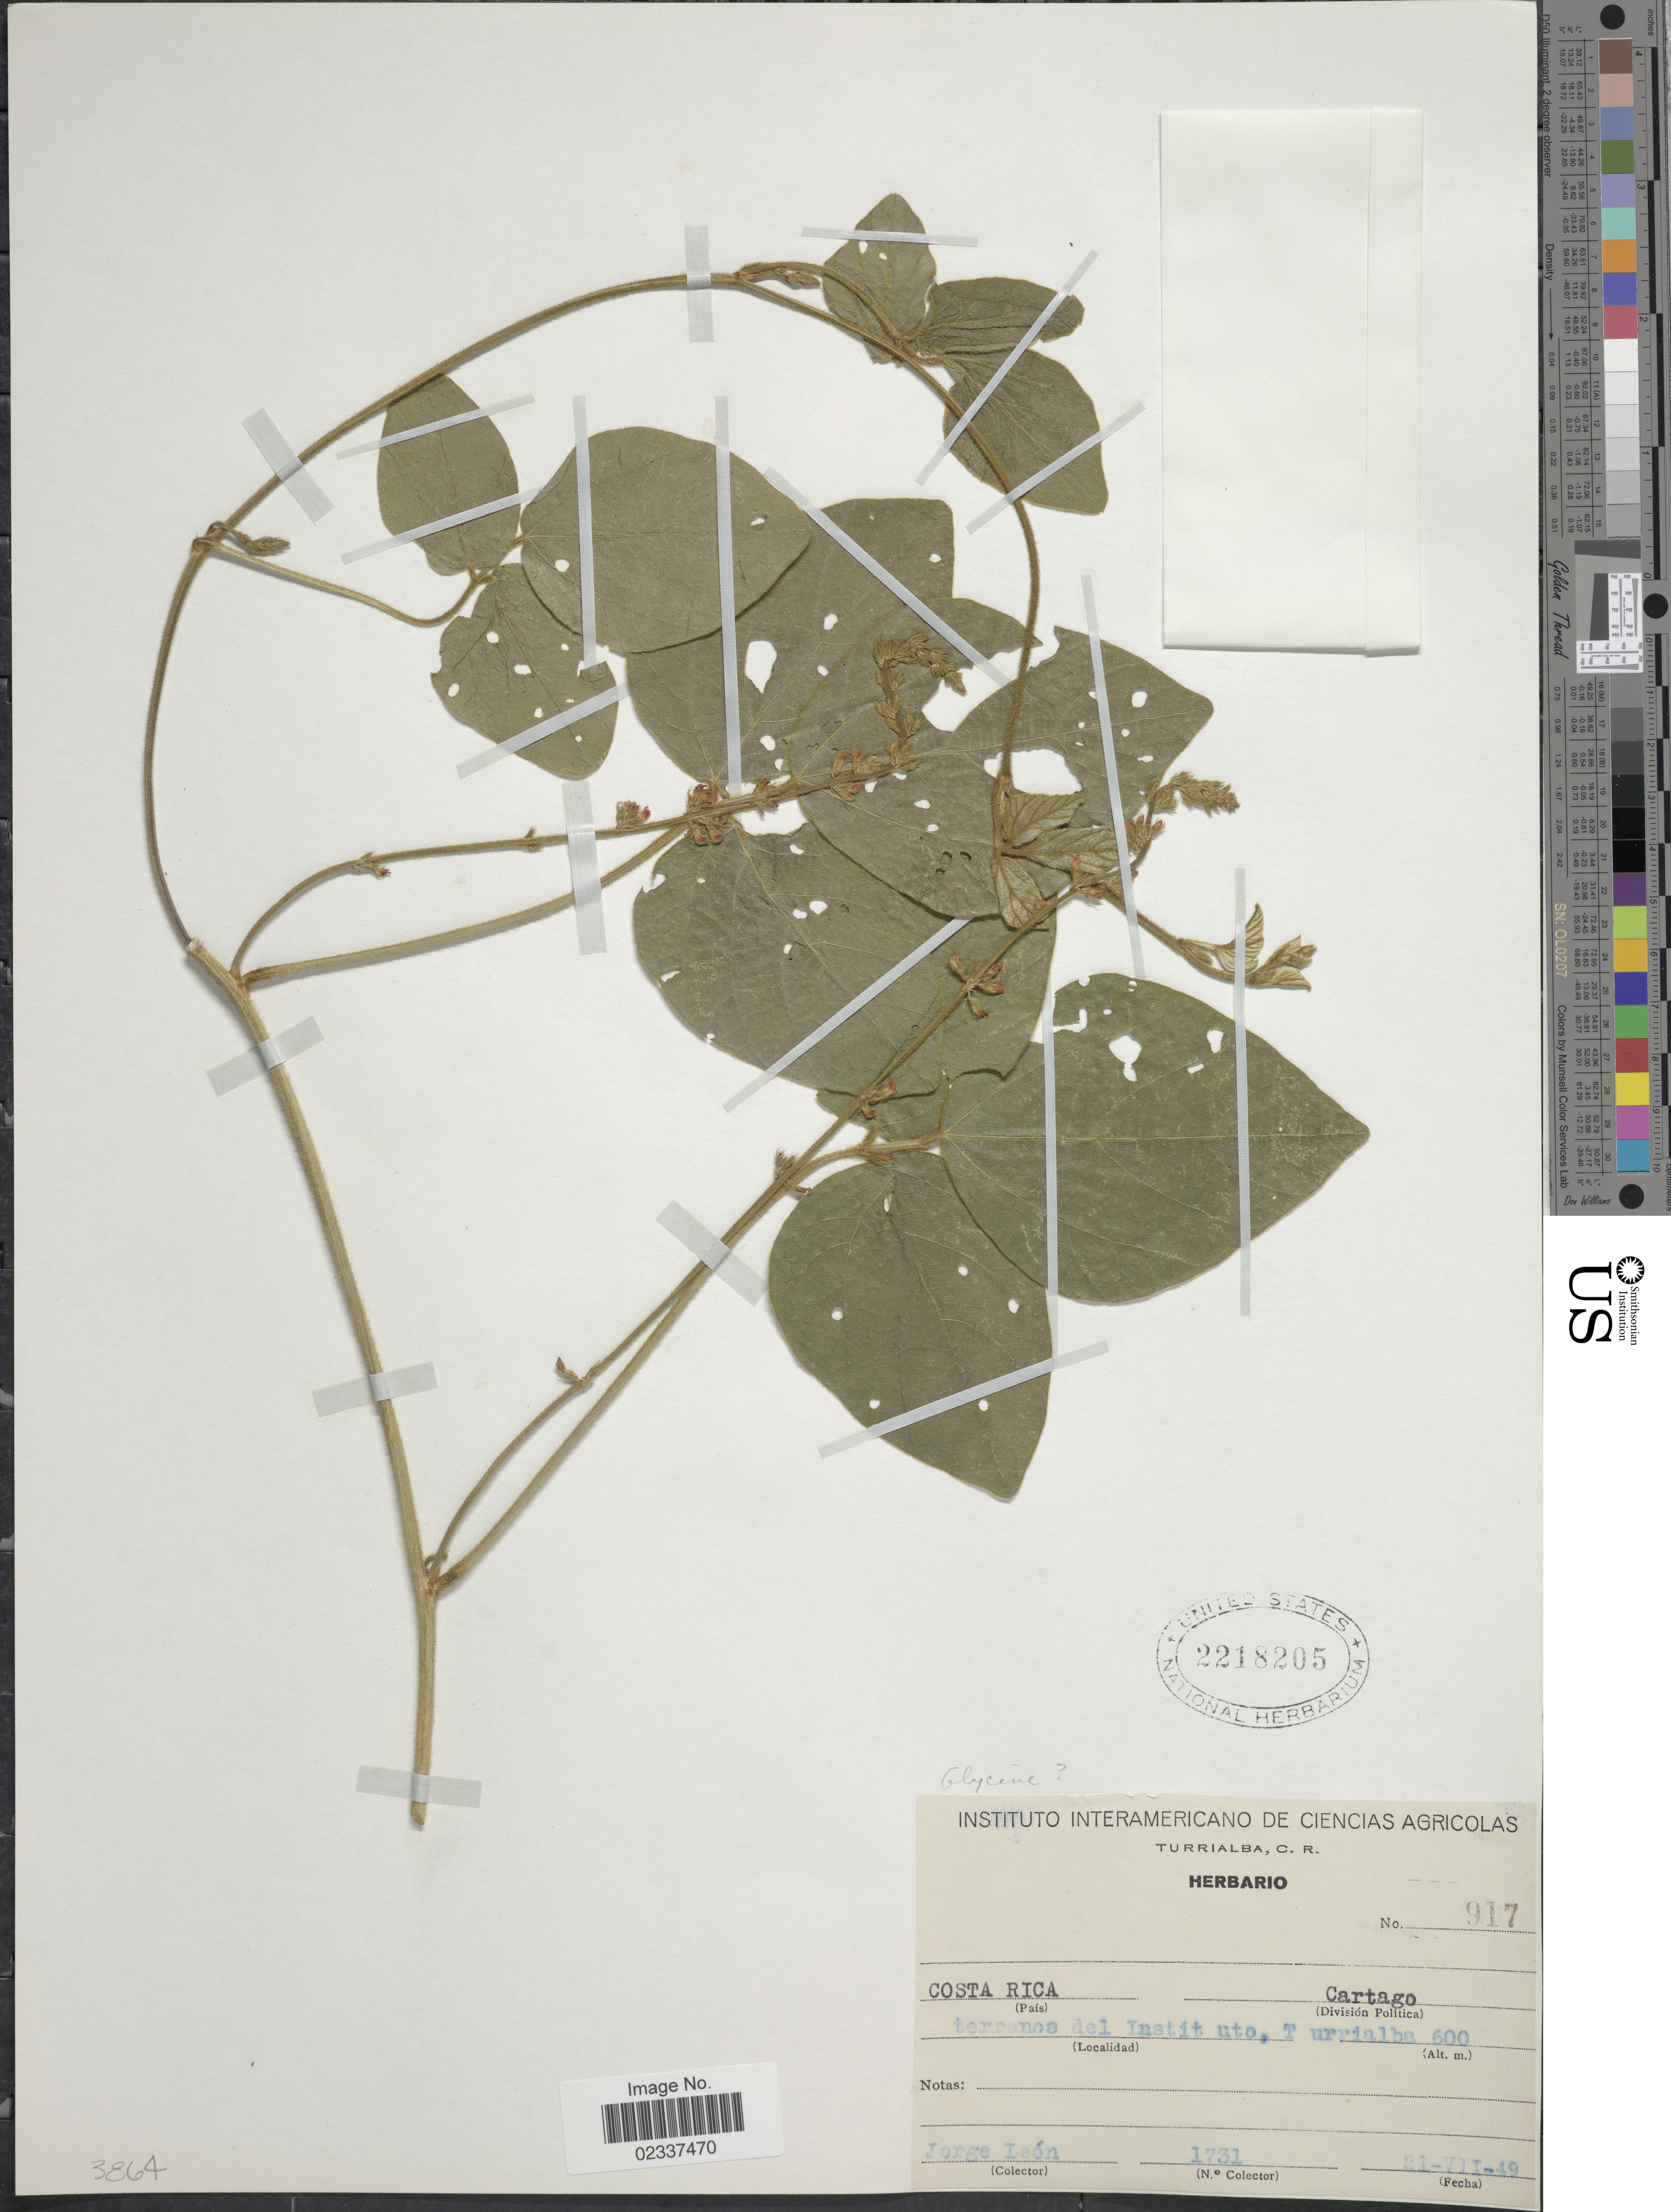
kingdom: Plantae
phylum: Tracheophyta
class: Magnoliopsida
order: Fabales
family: Fabaceae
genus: Glycine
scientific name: Glycine max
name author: (L.) Merr.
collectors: J. León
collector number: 1731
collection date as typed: Transcribed d/m/y: 21/7/49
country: Costa Rica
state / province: Cartago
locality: Terrenos del Instituto, Turrialba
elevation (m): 600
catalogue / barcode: US 2218205